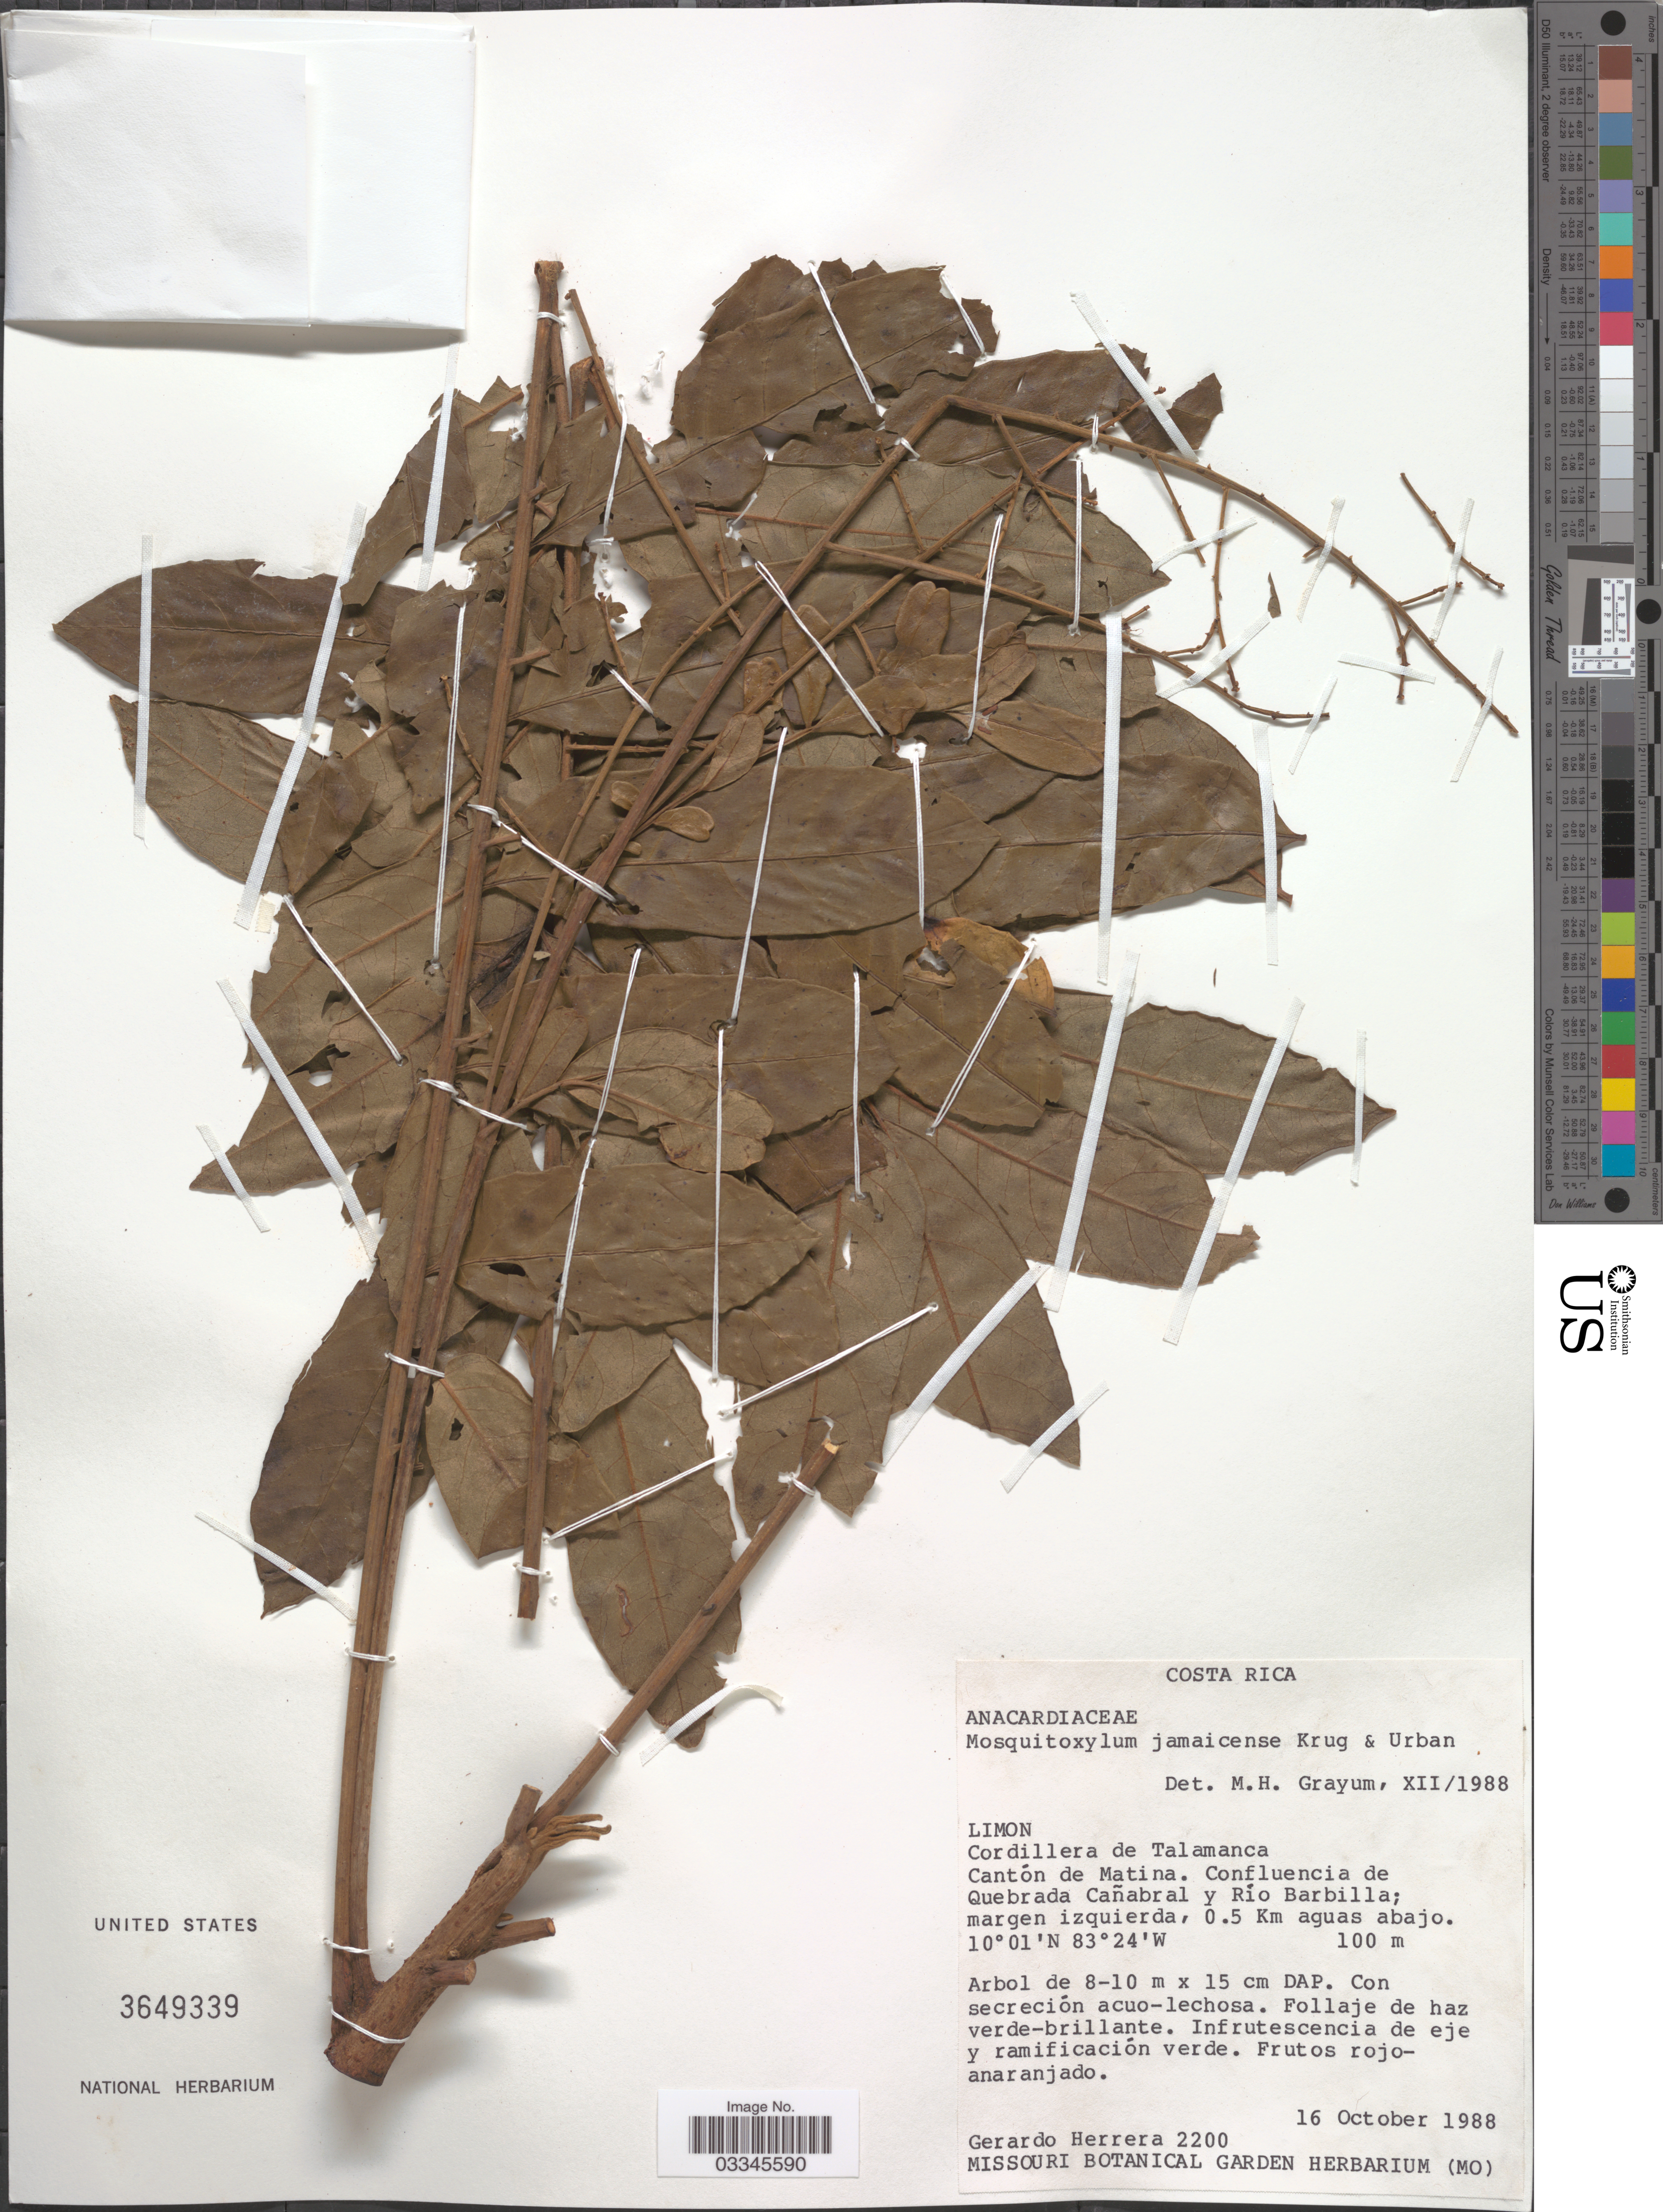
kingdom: Plantae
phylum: Tracheophyta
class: Magnoliopsida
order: Sapindales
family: Anacardiaceae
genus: Mosquitoxylum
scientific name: Mosquitoxylum jamaicense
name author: Krug & Urb.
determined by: Mitchell, J. D.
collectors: G. Herrera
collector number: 2200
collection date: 1988-10-16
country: Costa Rica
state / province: Limón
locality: Cordillera de Talamanca. Cantón de Matina. Confluencia de Quebrada Cañabral y Río Barbilla; margen izquierda, 0.5 Km aguas abajo.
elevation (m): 100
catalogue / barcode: US 3649339